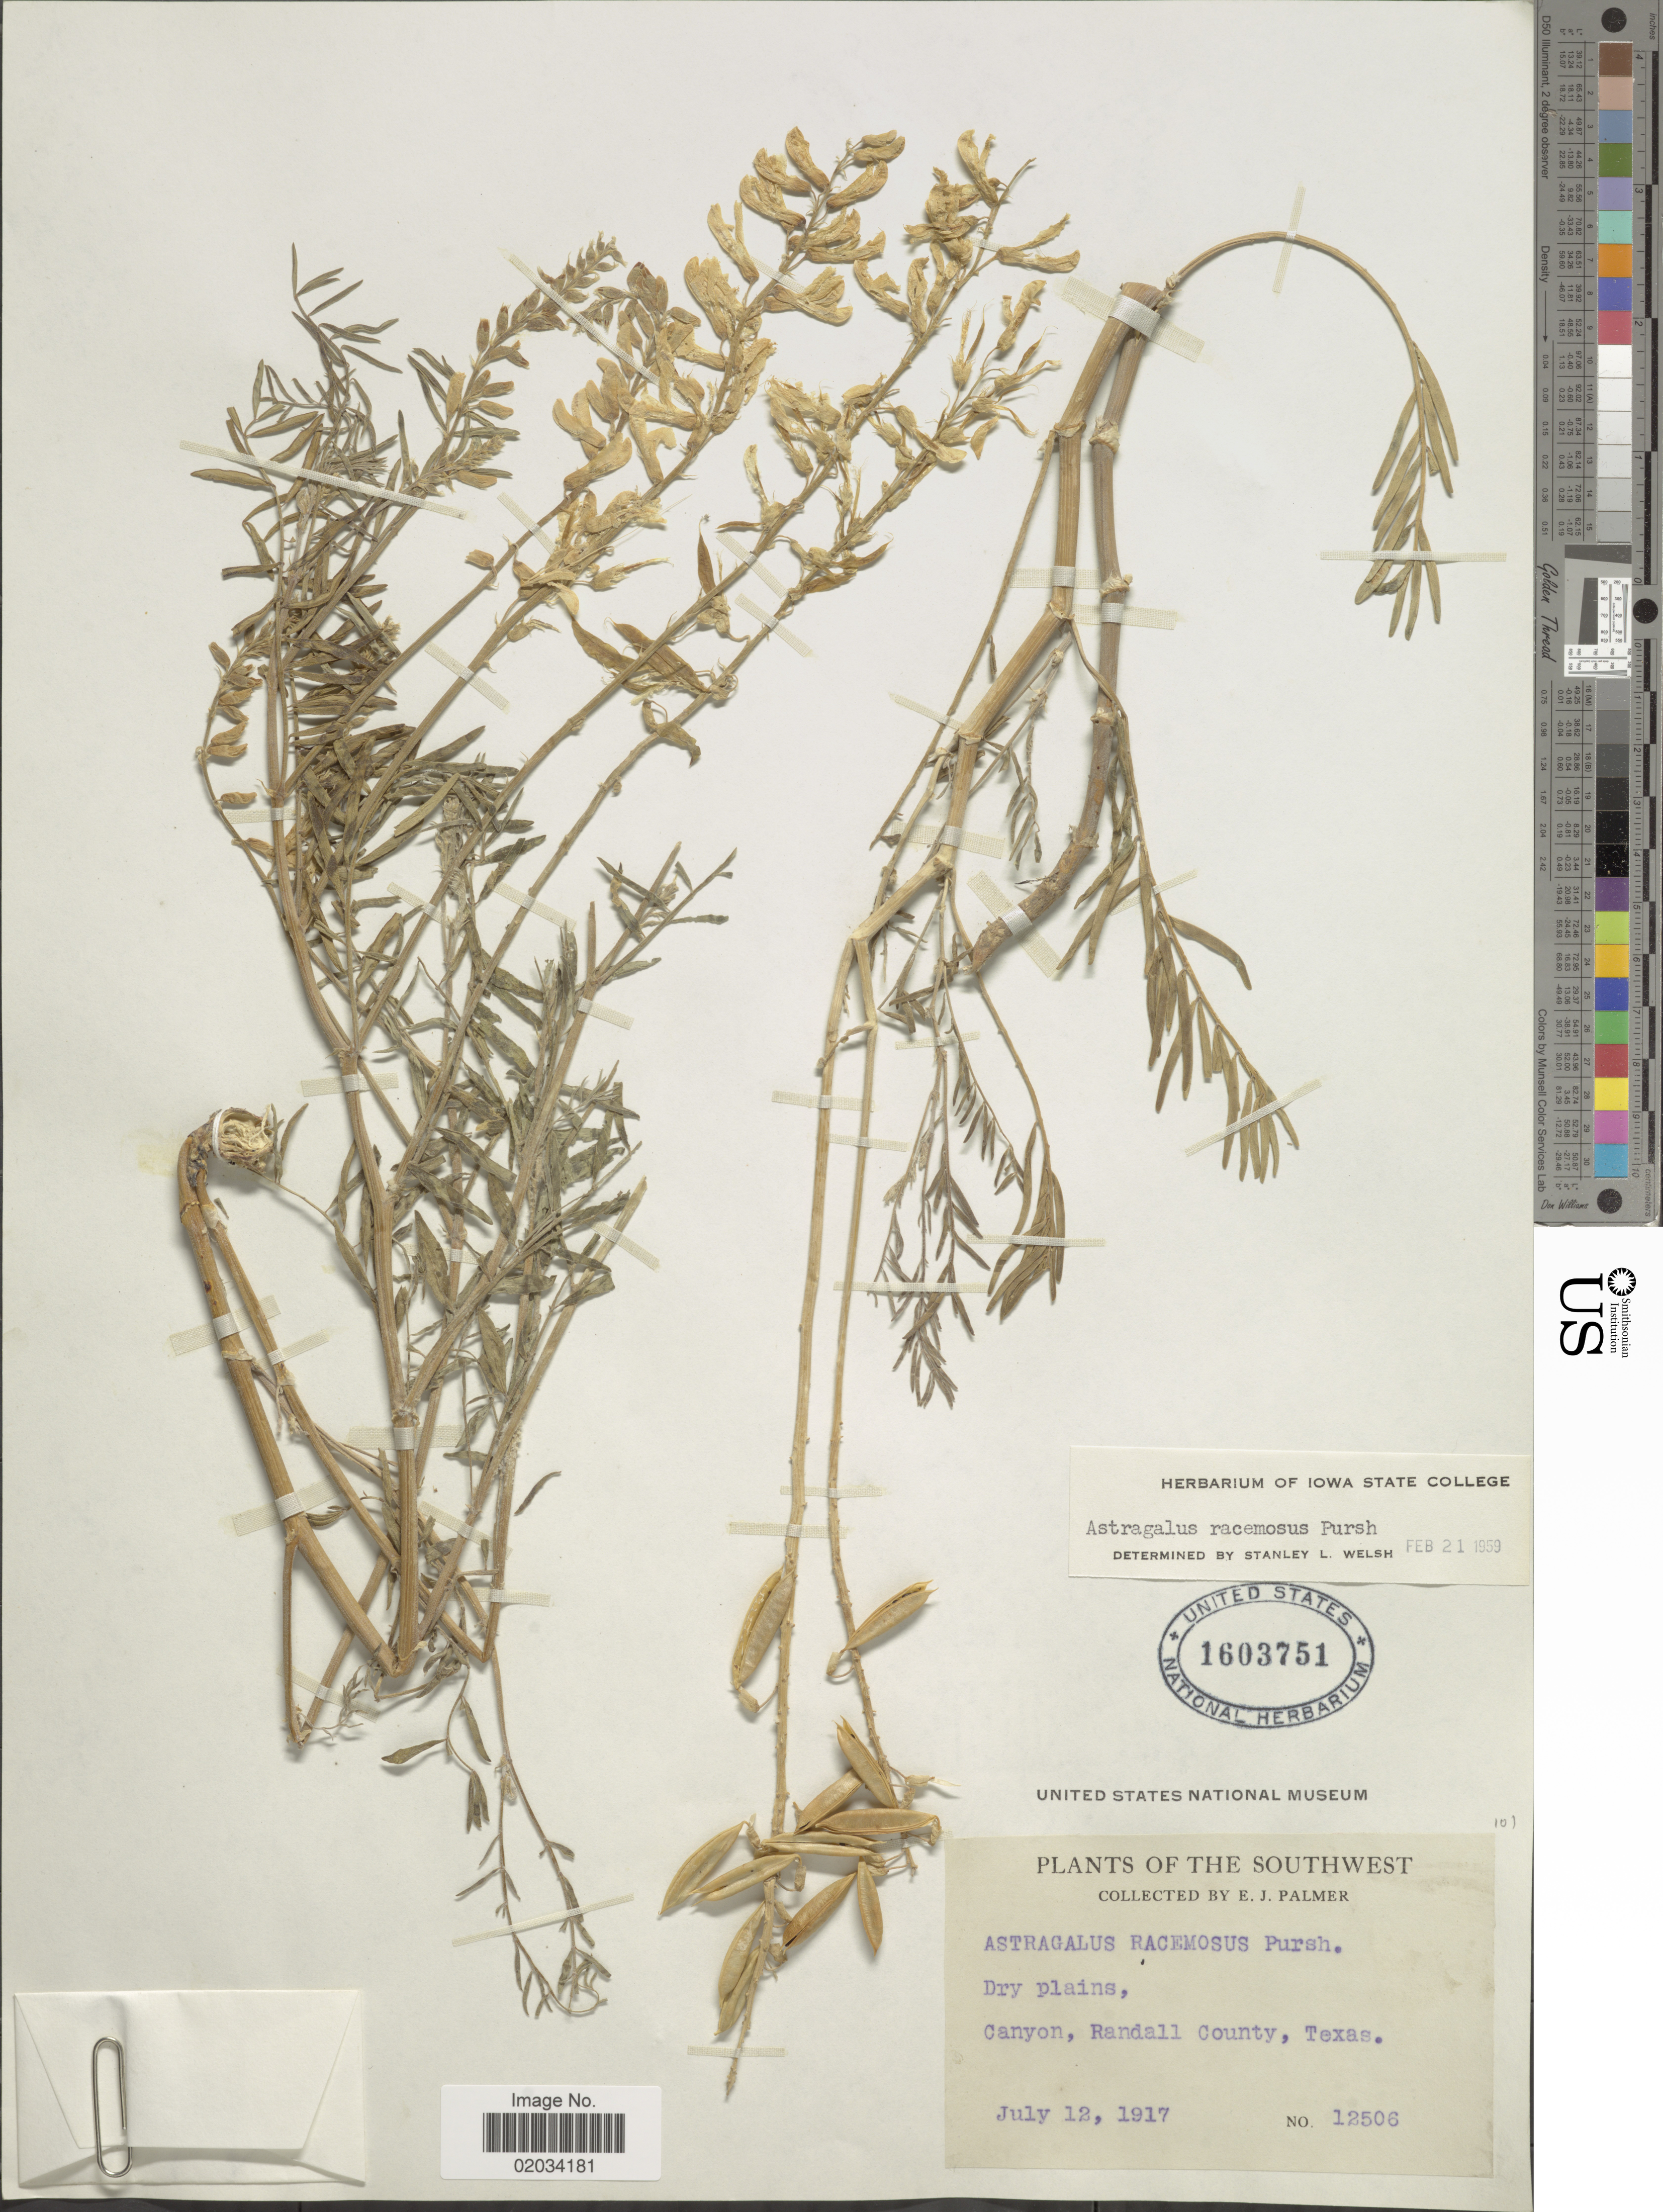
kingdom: Plantae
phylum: Tracheophyta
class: Magnoliopsida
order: Fabales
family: Fabaceae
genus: Astragalus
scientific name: Astragalus racemosus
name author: Pursh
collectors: E. J. Palmer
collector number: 12506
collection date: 1917-07-12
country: United States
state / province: Texas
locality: The Southwest, Canyon, Randall County, Texas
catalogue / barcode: US 1603751